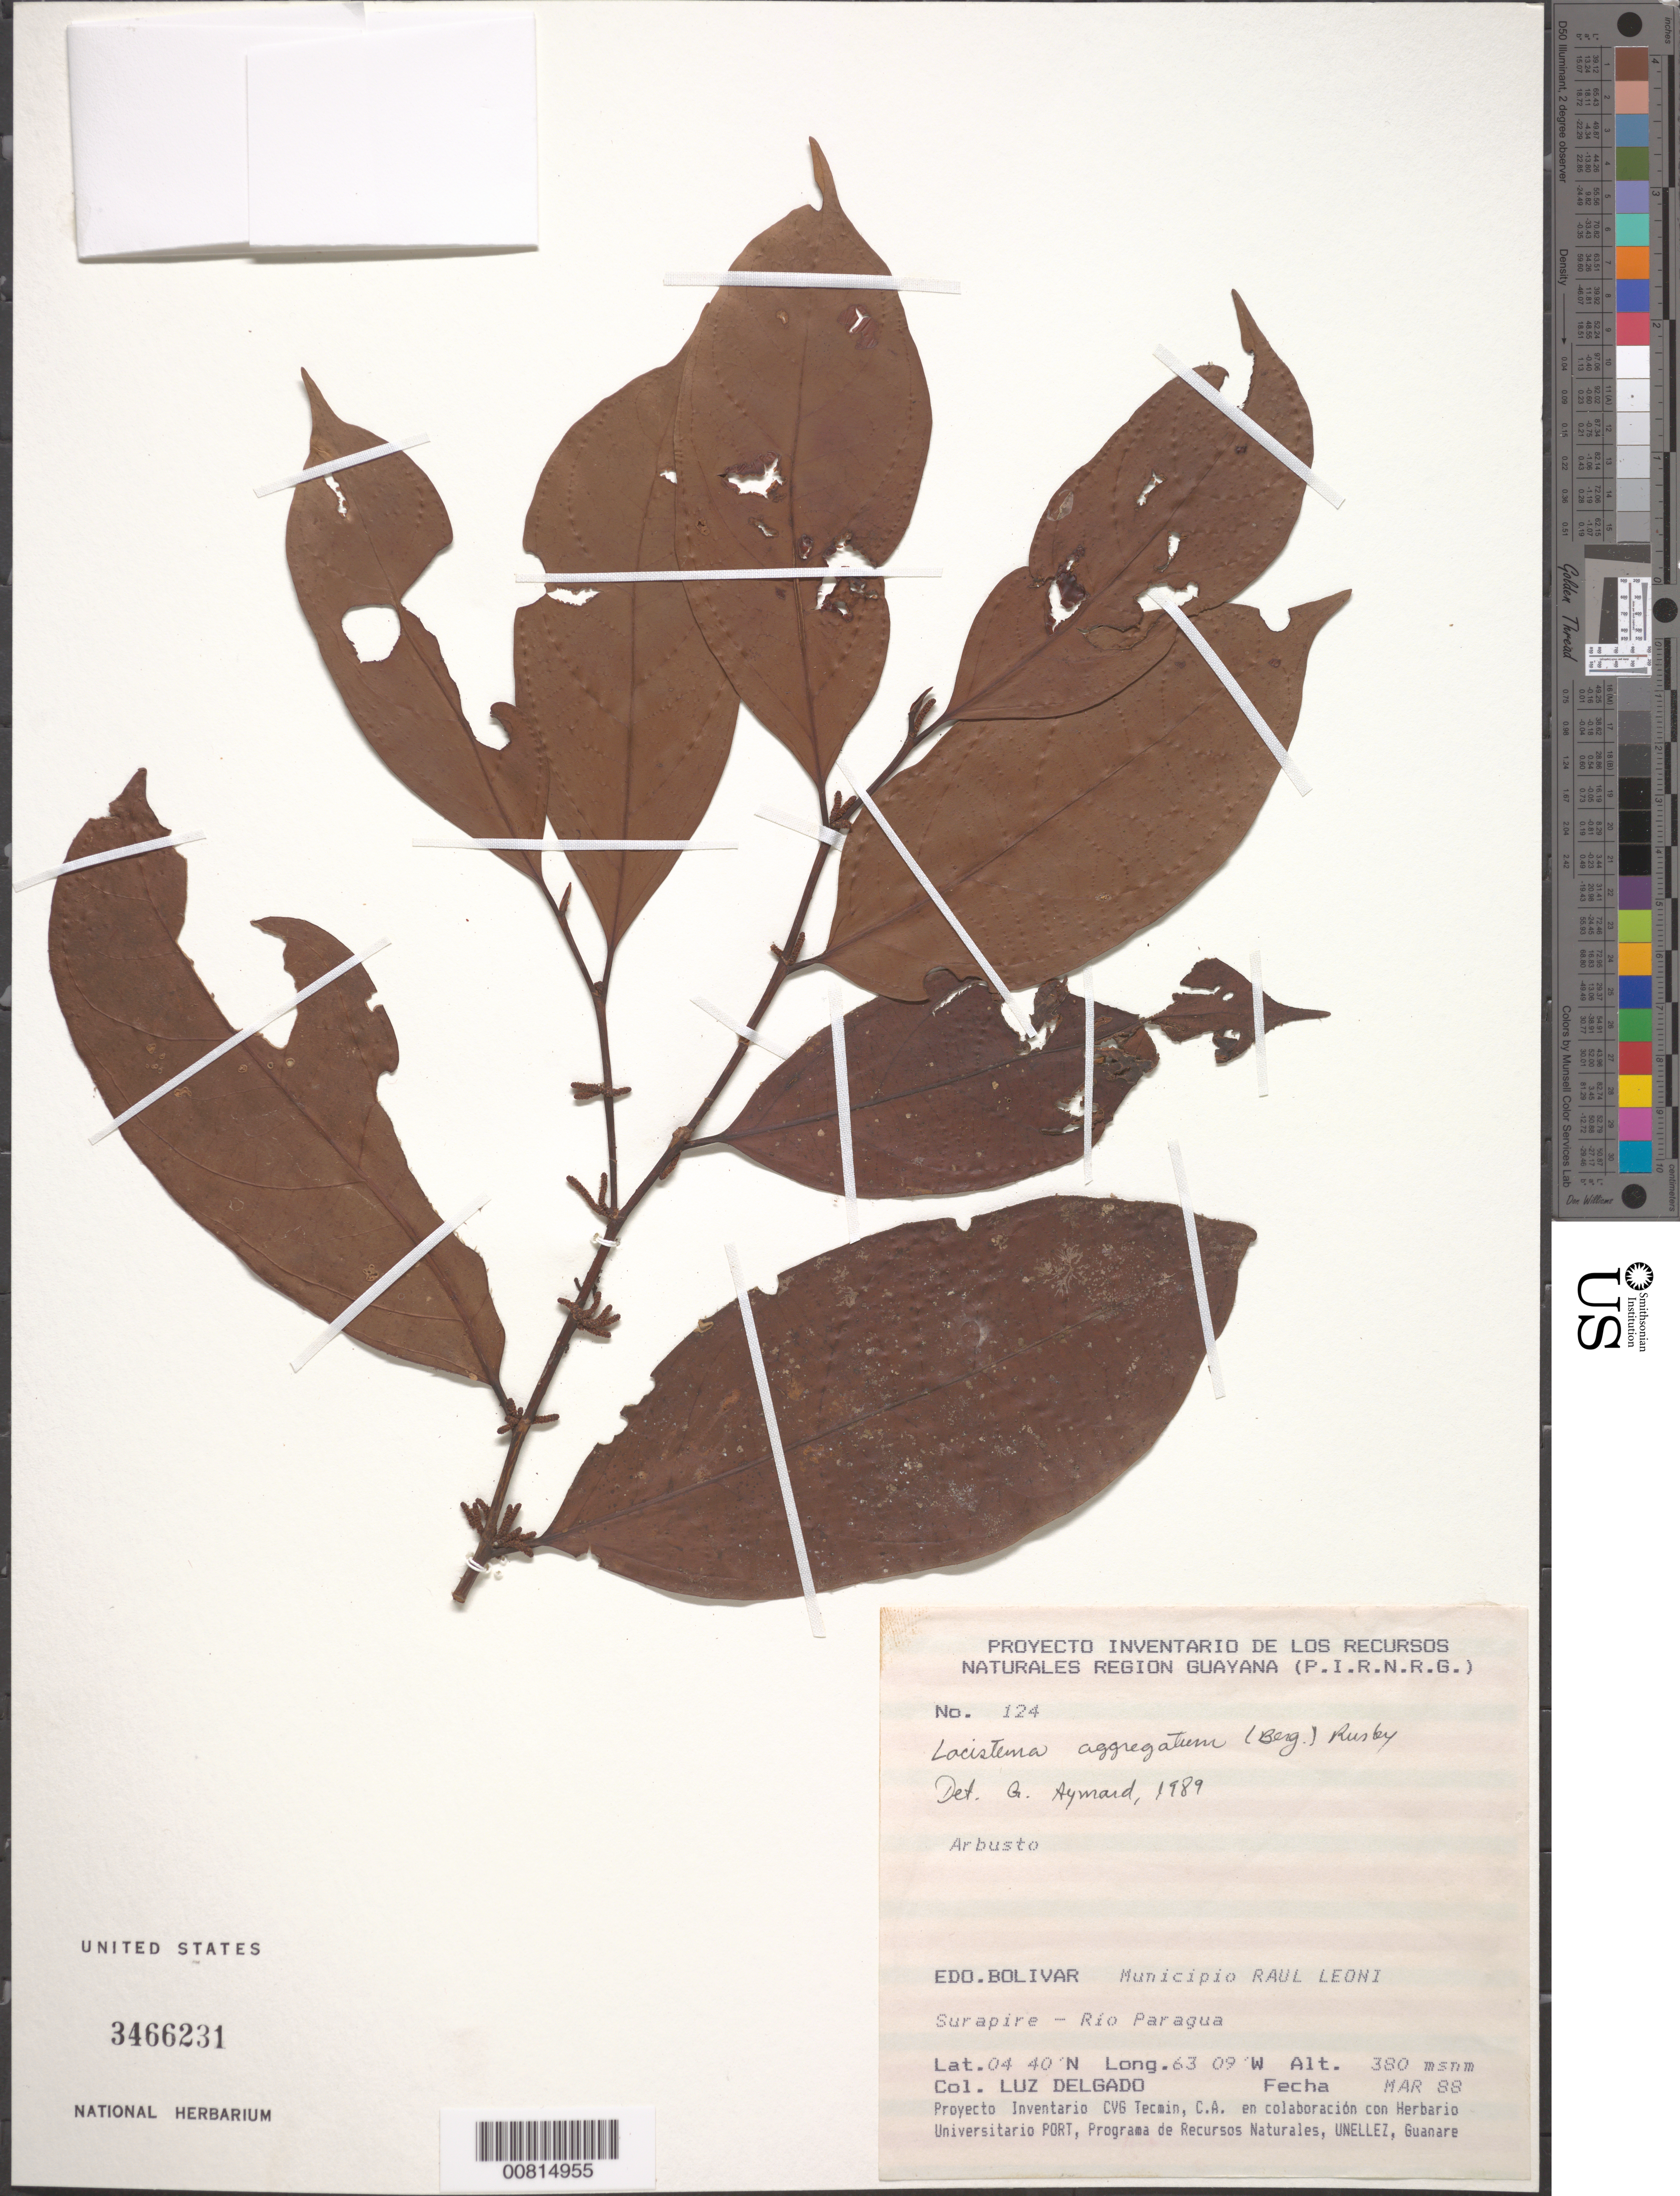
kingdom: Plantae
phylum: Tracheophyta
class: Magnoliopsida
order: Malpighiales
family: Lacistemataceae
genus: Lacistema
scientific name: Lacistema aggregatum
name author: (P.J. Bergius) Rusby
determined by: Aymard C., G. A., (PORT), Univ. Nac. Exp. de los Llanos Ezequiel Zamora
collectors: L. Delgado V.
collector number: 124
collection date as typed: Mar-88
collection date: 1988-03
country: Venezuela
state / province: Bolívar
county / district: Angostura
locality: Mun. Raúl Leoni [=Angostura], Surapire-Río Paragua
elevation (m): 380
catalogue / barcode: US 3466231